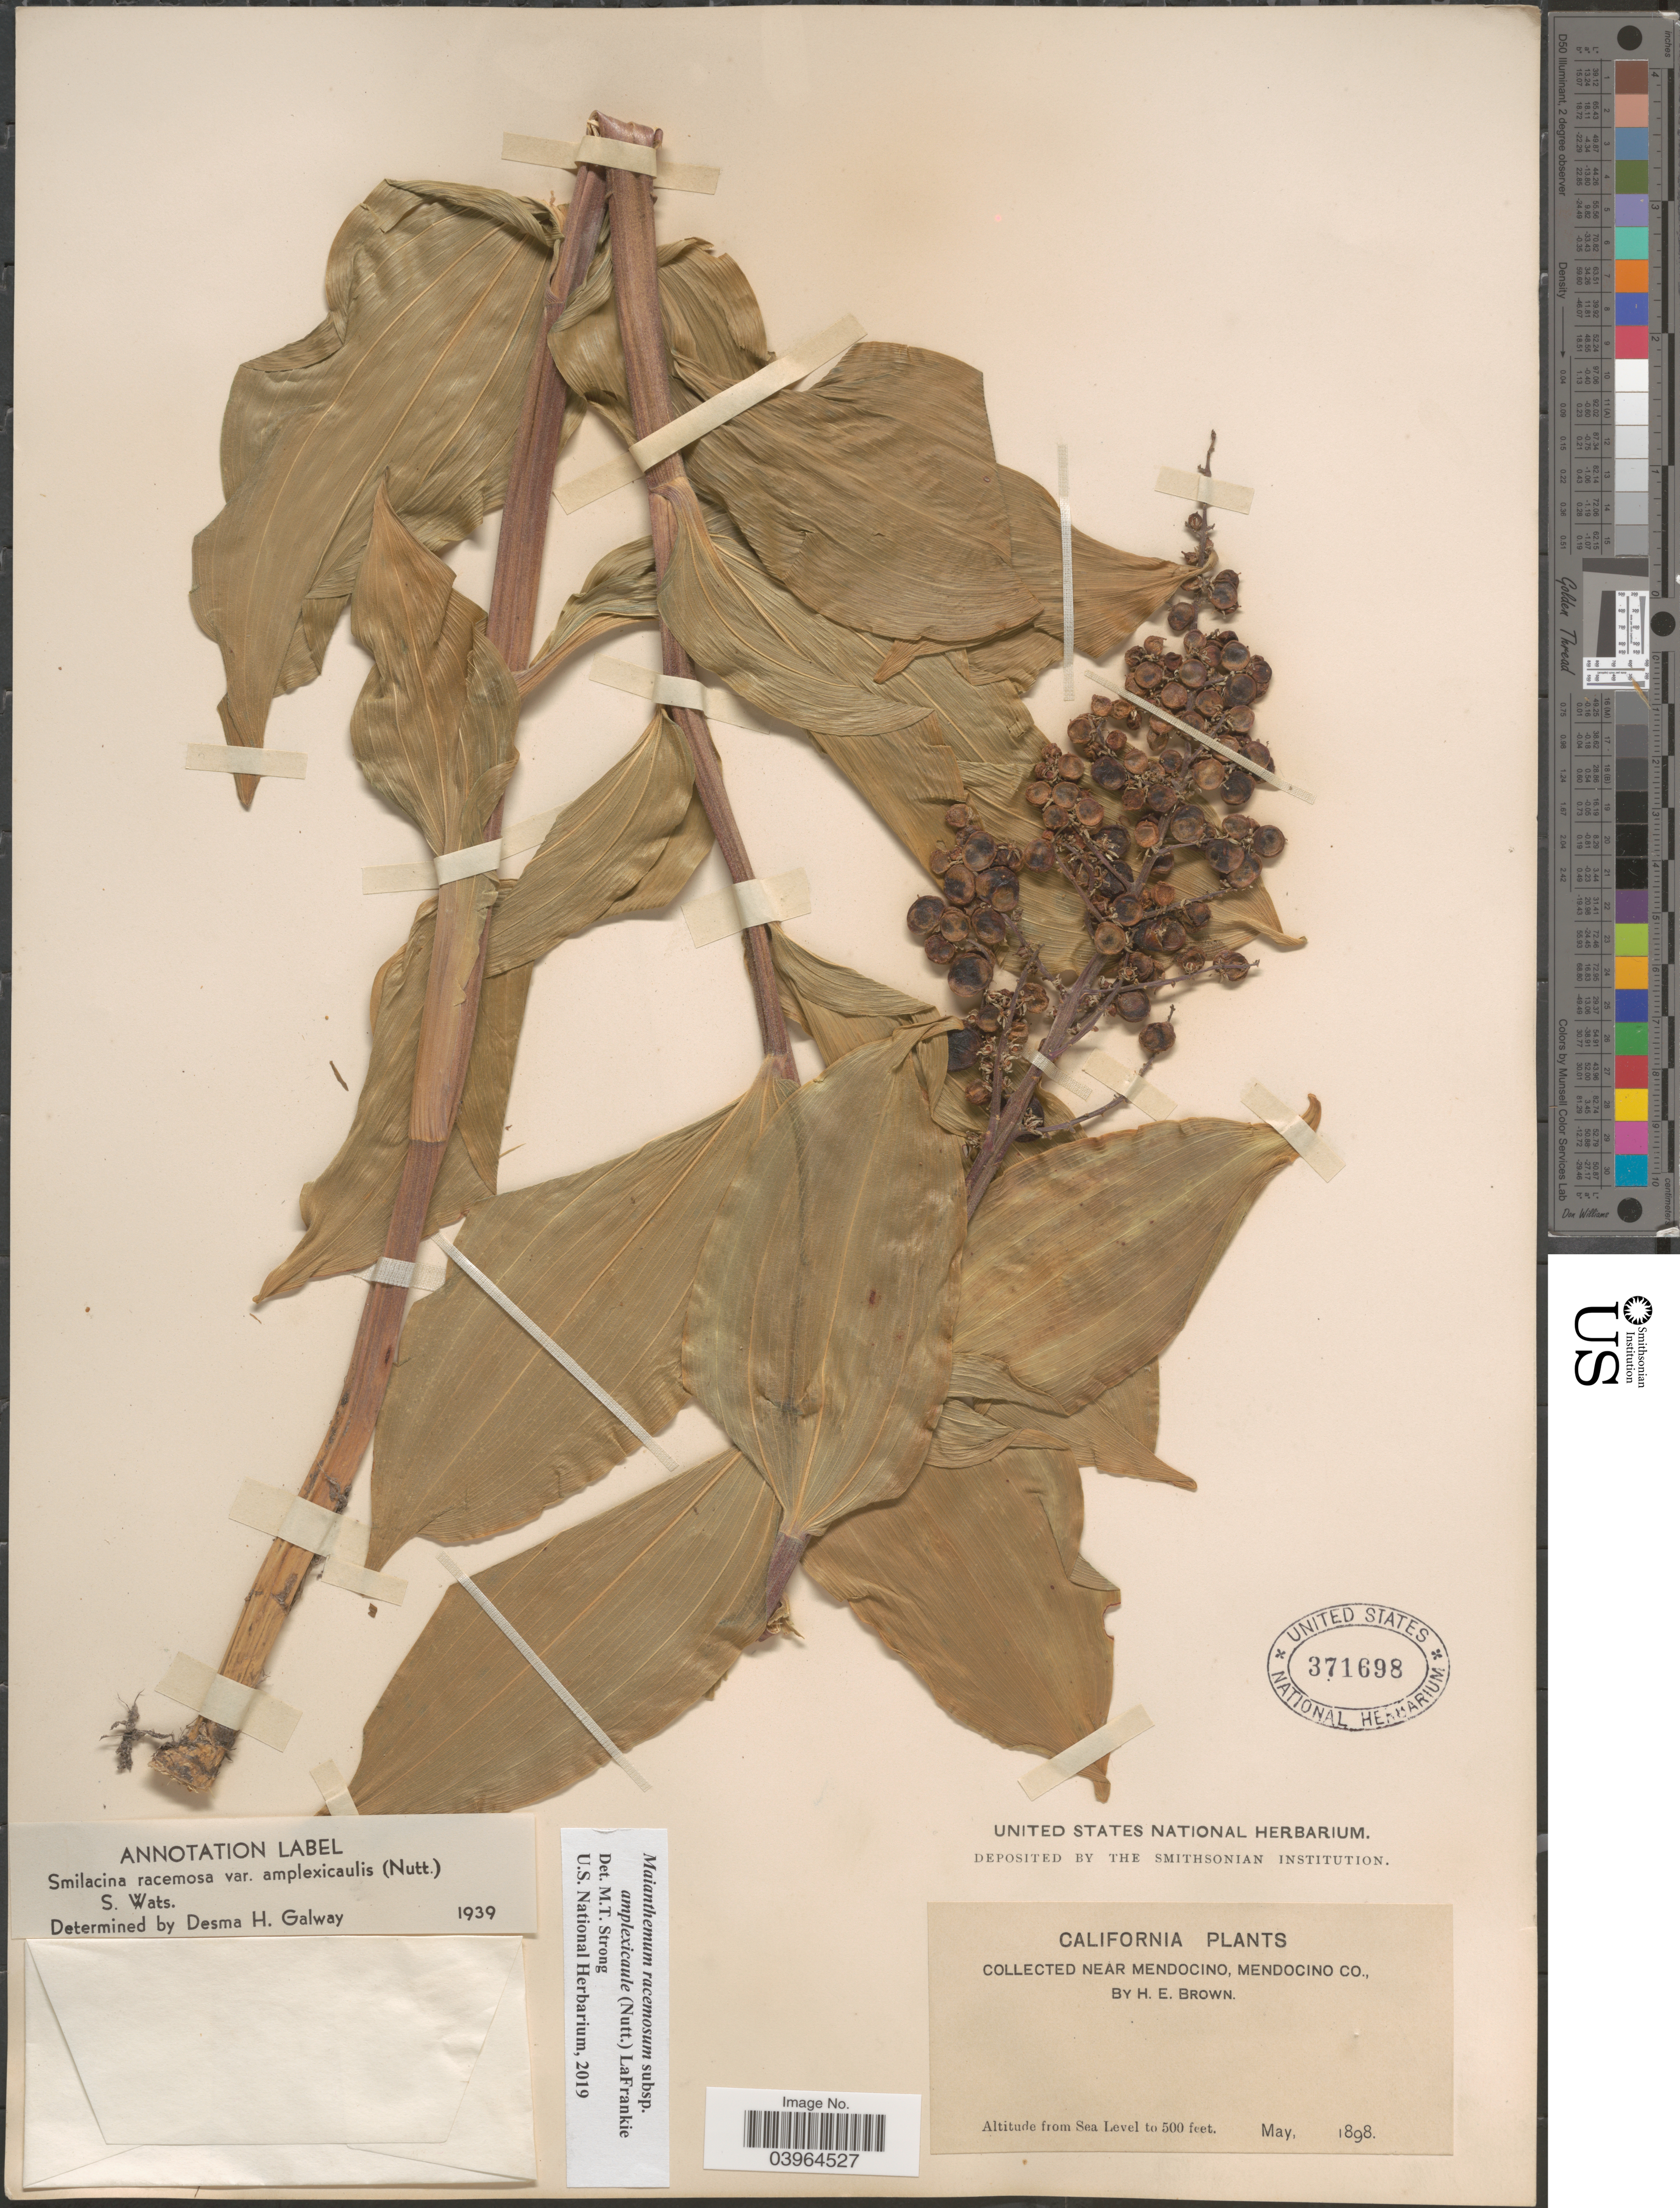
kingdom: Plantae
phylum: Tracheophyta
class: Liliopsida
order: Asparagales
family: Asparagaceae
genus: Maianthemum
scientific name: Maianthemum racemosum subsp. amplexicaule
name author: (Nutt.) LaFrankie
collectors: H. E. Brown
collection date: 1898-05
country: United States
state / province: California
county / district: Mendocino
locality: Near Mendocino, Mendocino Co.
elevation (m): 0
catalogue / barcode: US 371698